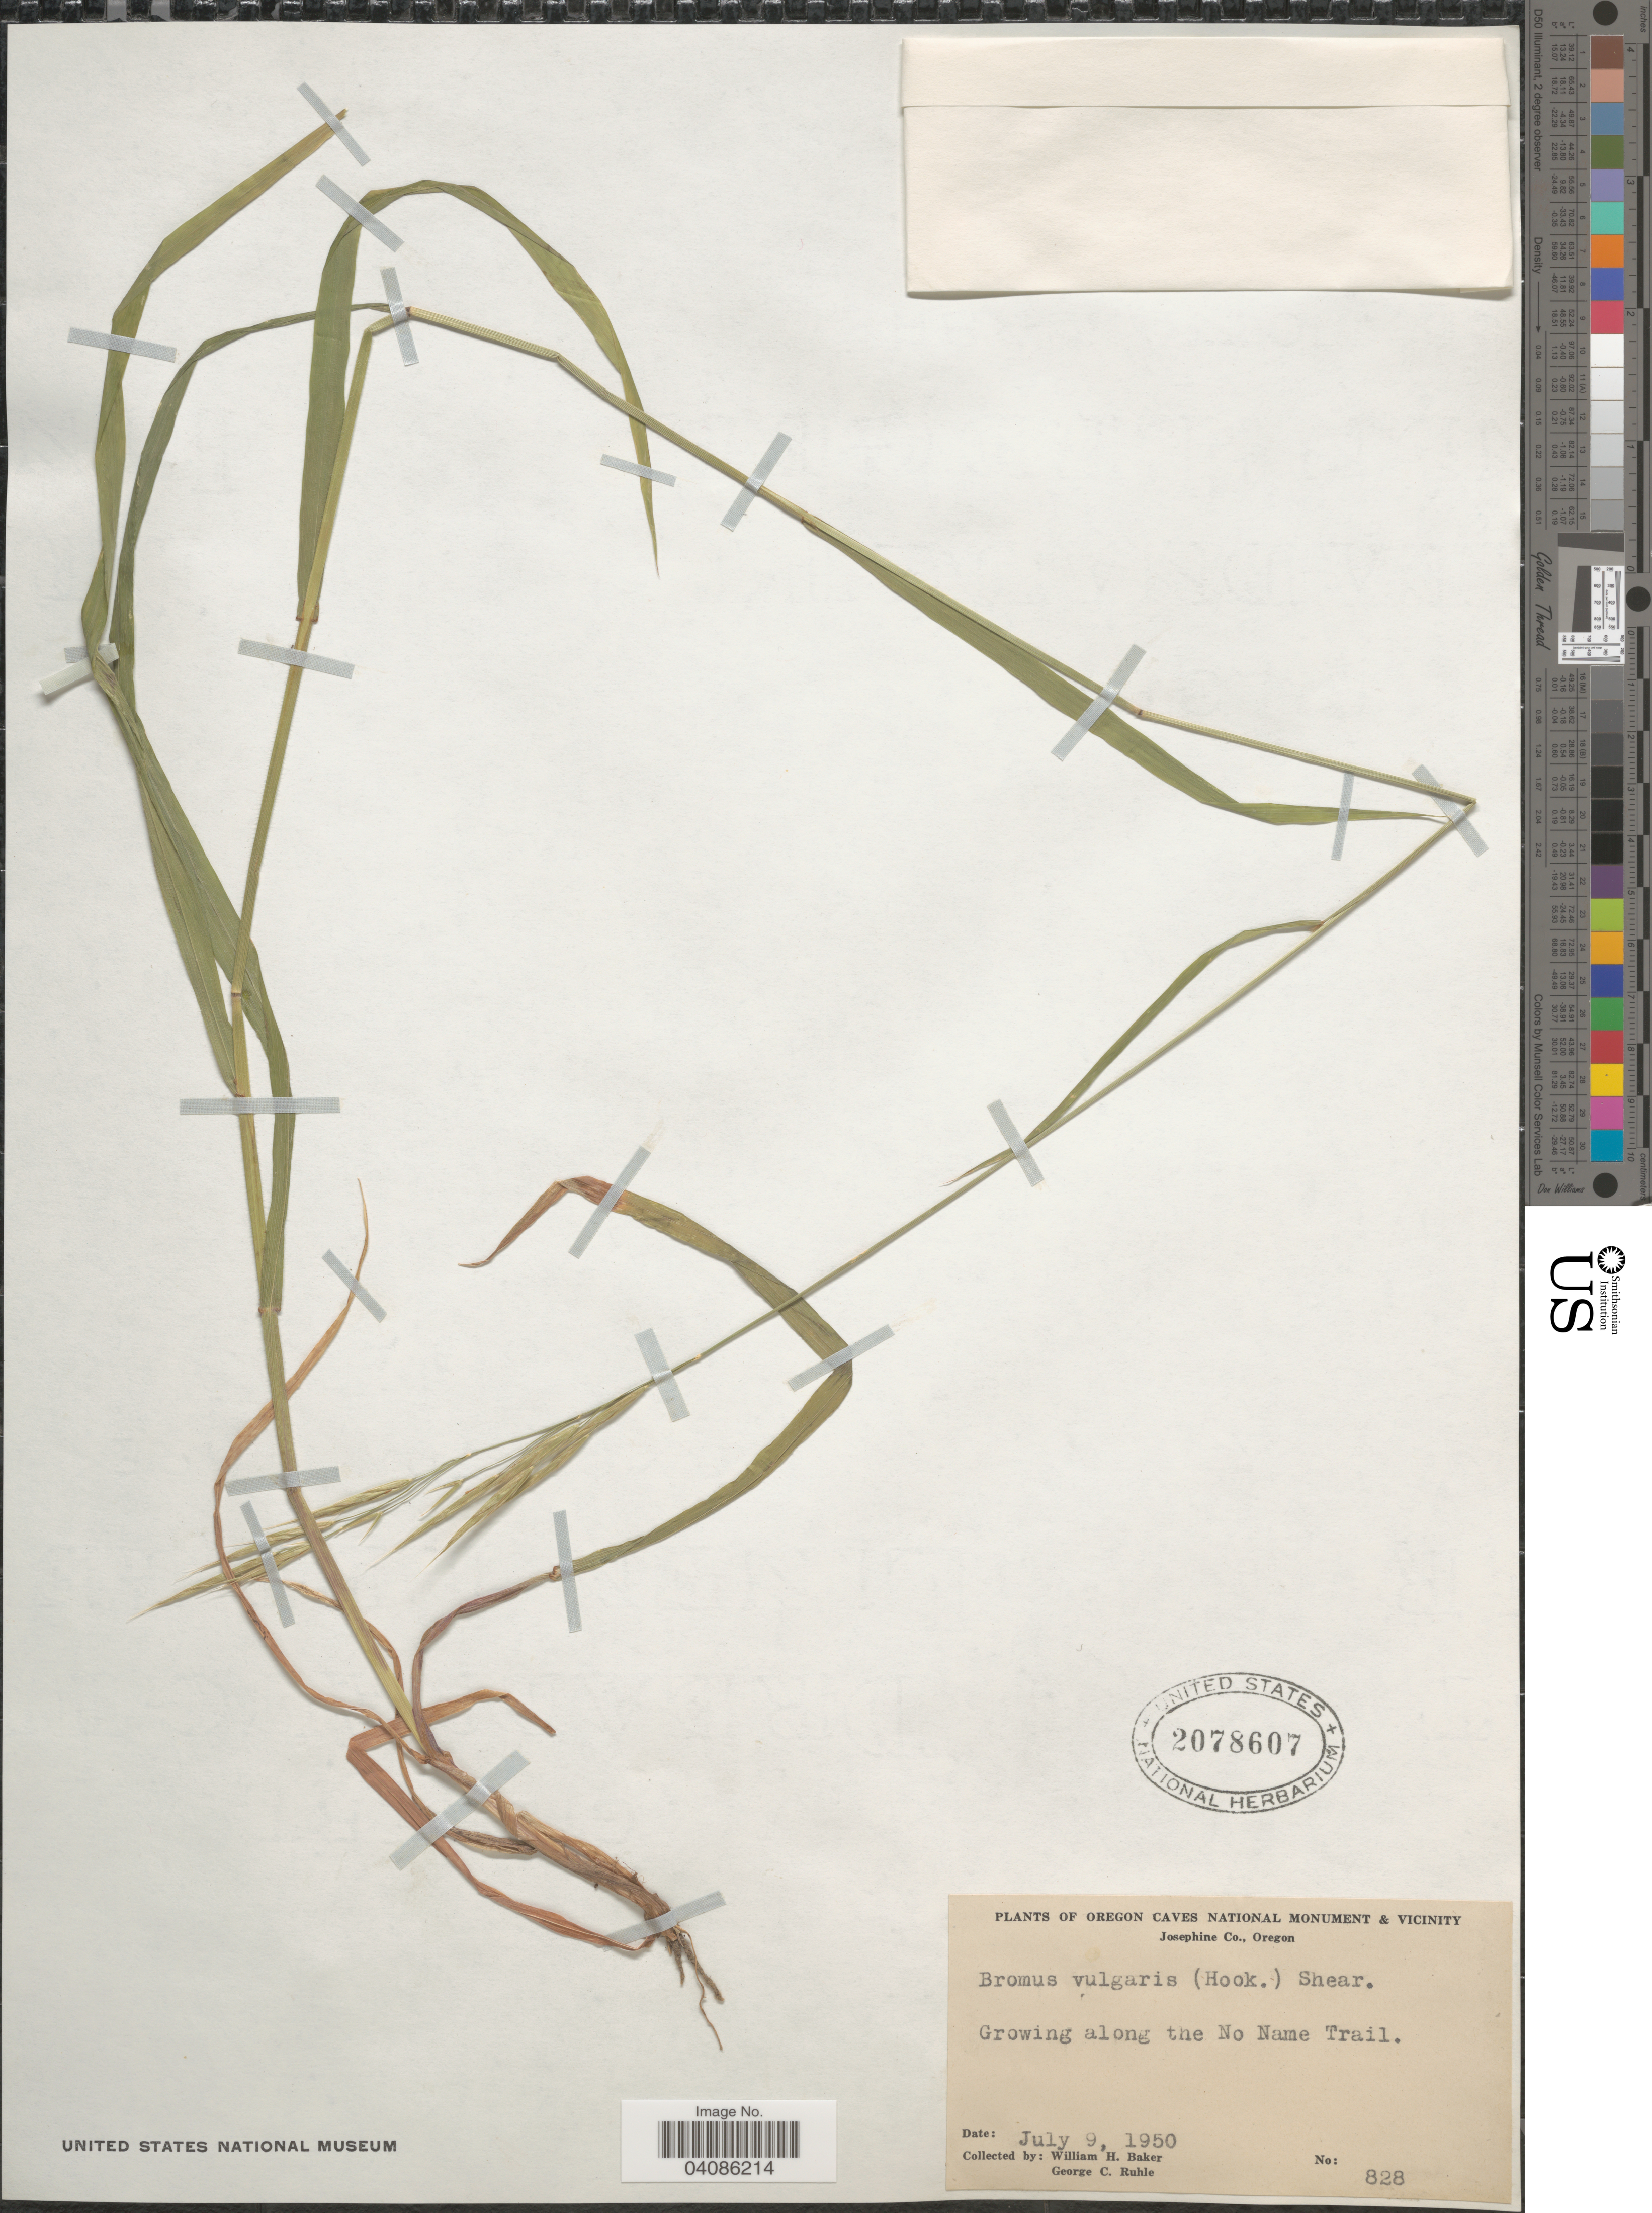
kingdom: Plantae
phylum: Tracheophyta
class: Liliopsida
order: Poales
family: Poaceae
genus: Bromus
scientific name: Bromus texensis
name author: (Shear) Hitchc.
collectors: W. H. Baker & G. Ruhle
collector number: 828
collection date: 1950-07-09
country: United States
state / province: Oregon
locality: Oregon Caves National Monument & Vicinity. Along the No Name Trail.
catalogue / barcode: US 2078607